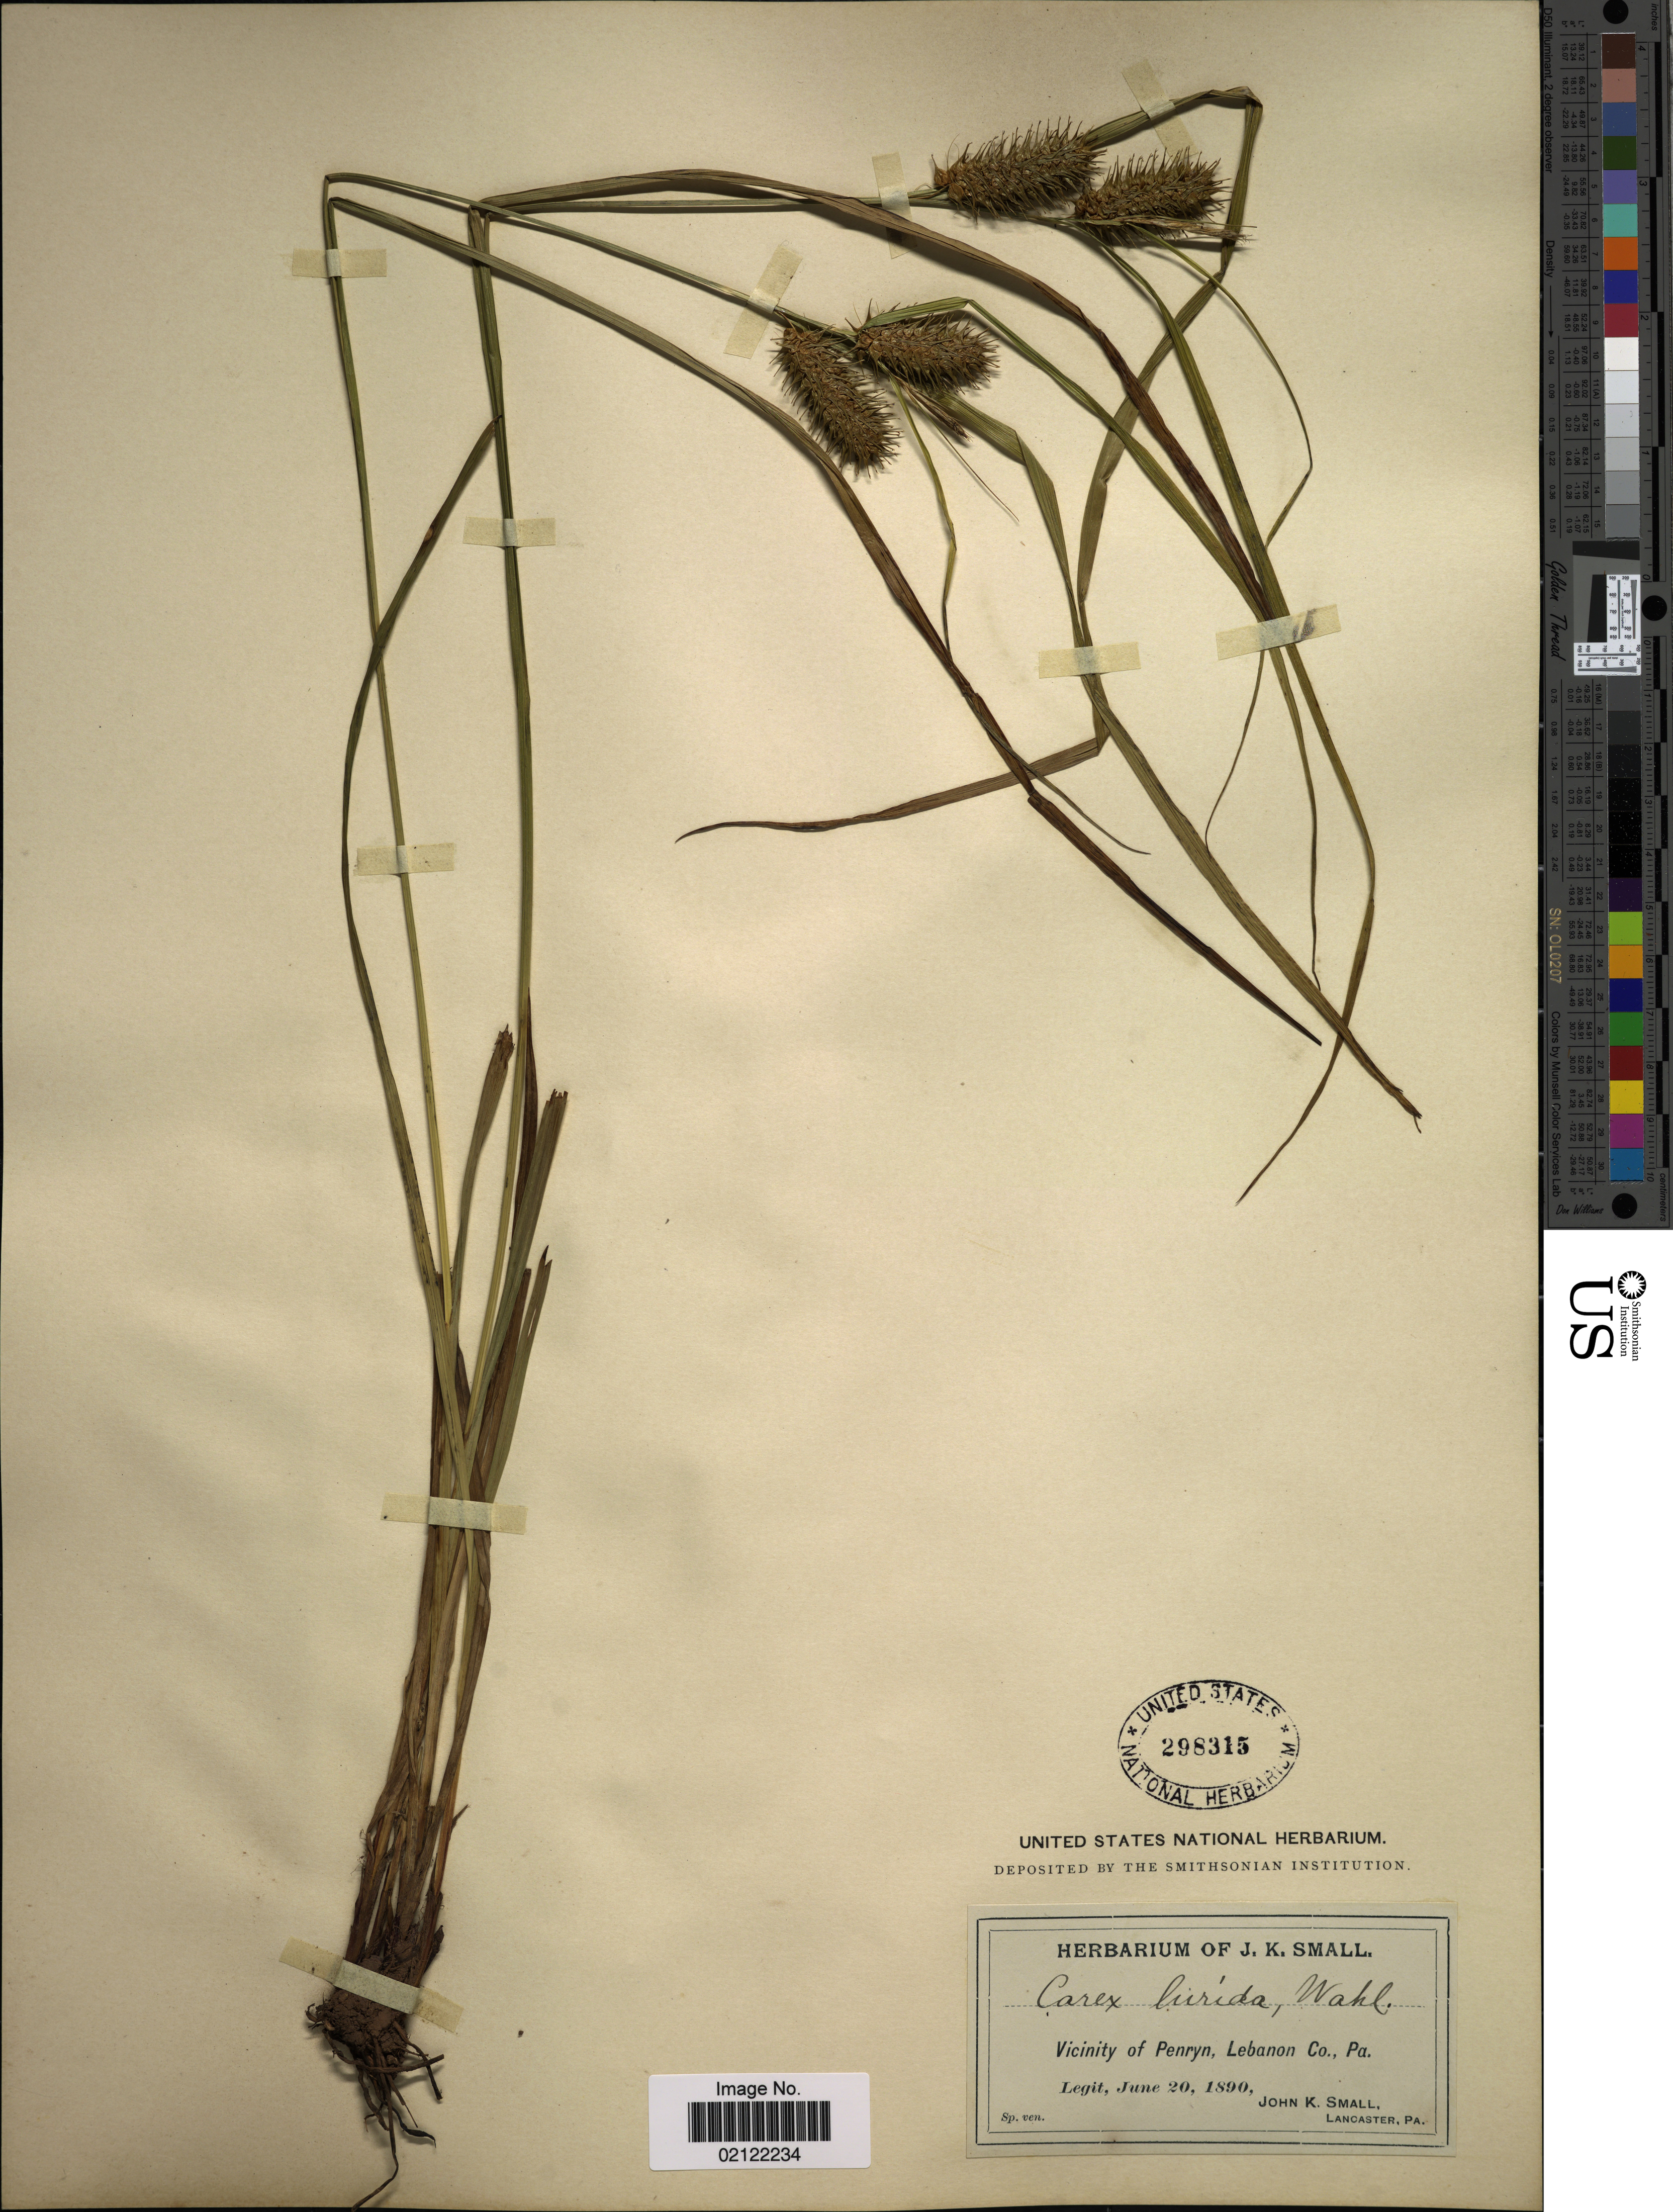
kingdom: Plantae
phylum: Tracheophyta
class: Liliopsida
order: Poales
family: Cyperaceae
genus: Carex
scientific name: Carex lurida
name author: Wahlenb.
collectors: J. K. Small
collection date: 1890-06-20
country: United States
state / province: Pennsylvania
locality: Vicinity of Penryn, Lebanon Co., Pa.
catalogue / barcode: US 298315